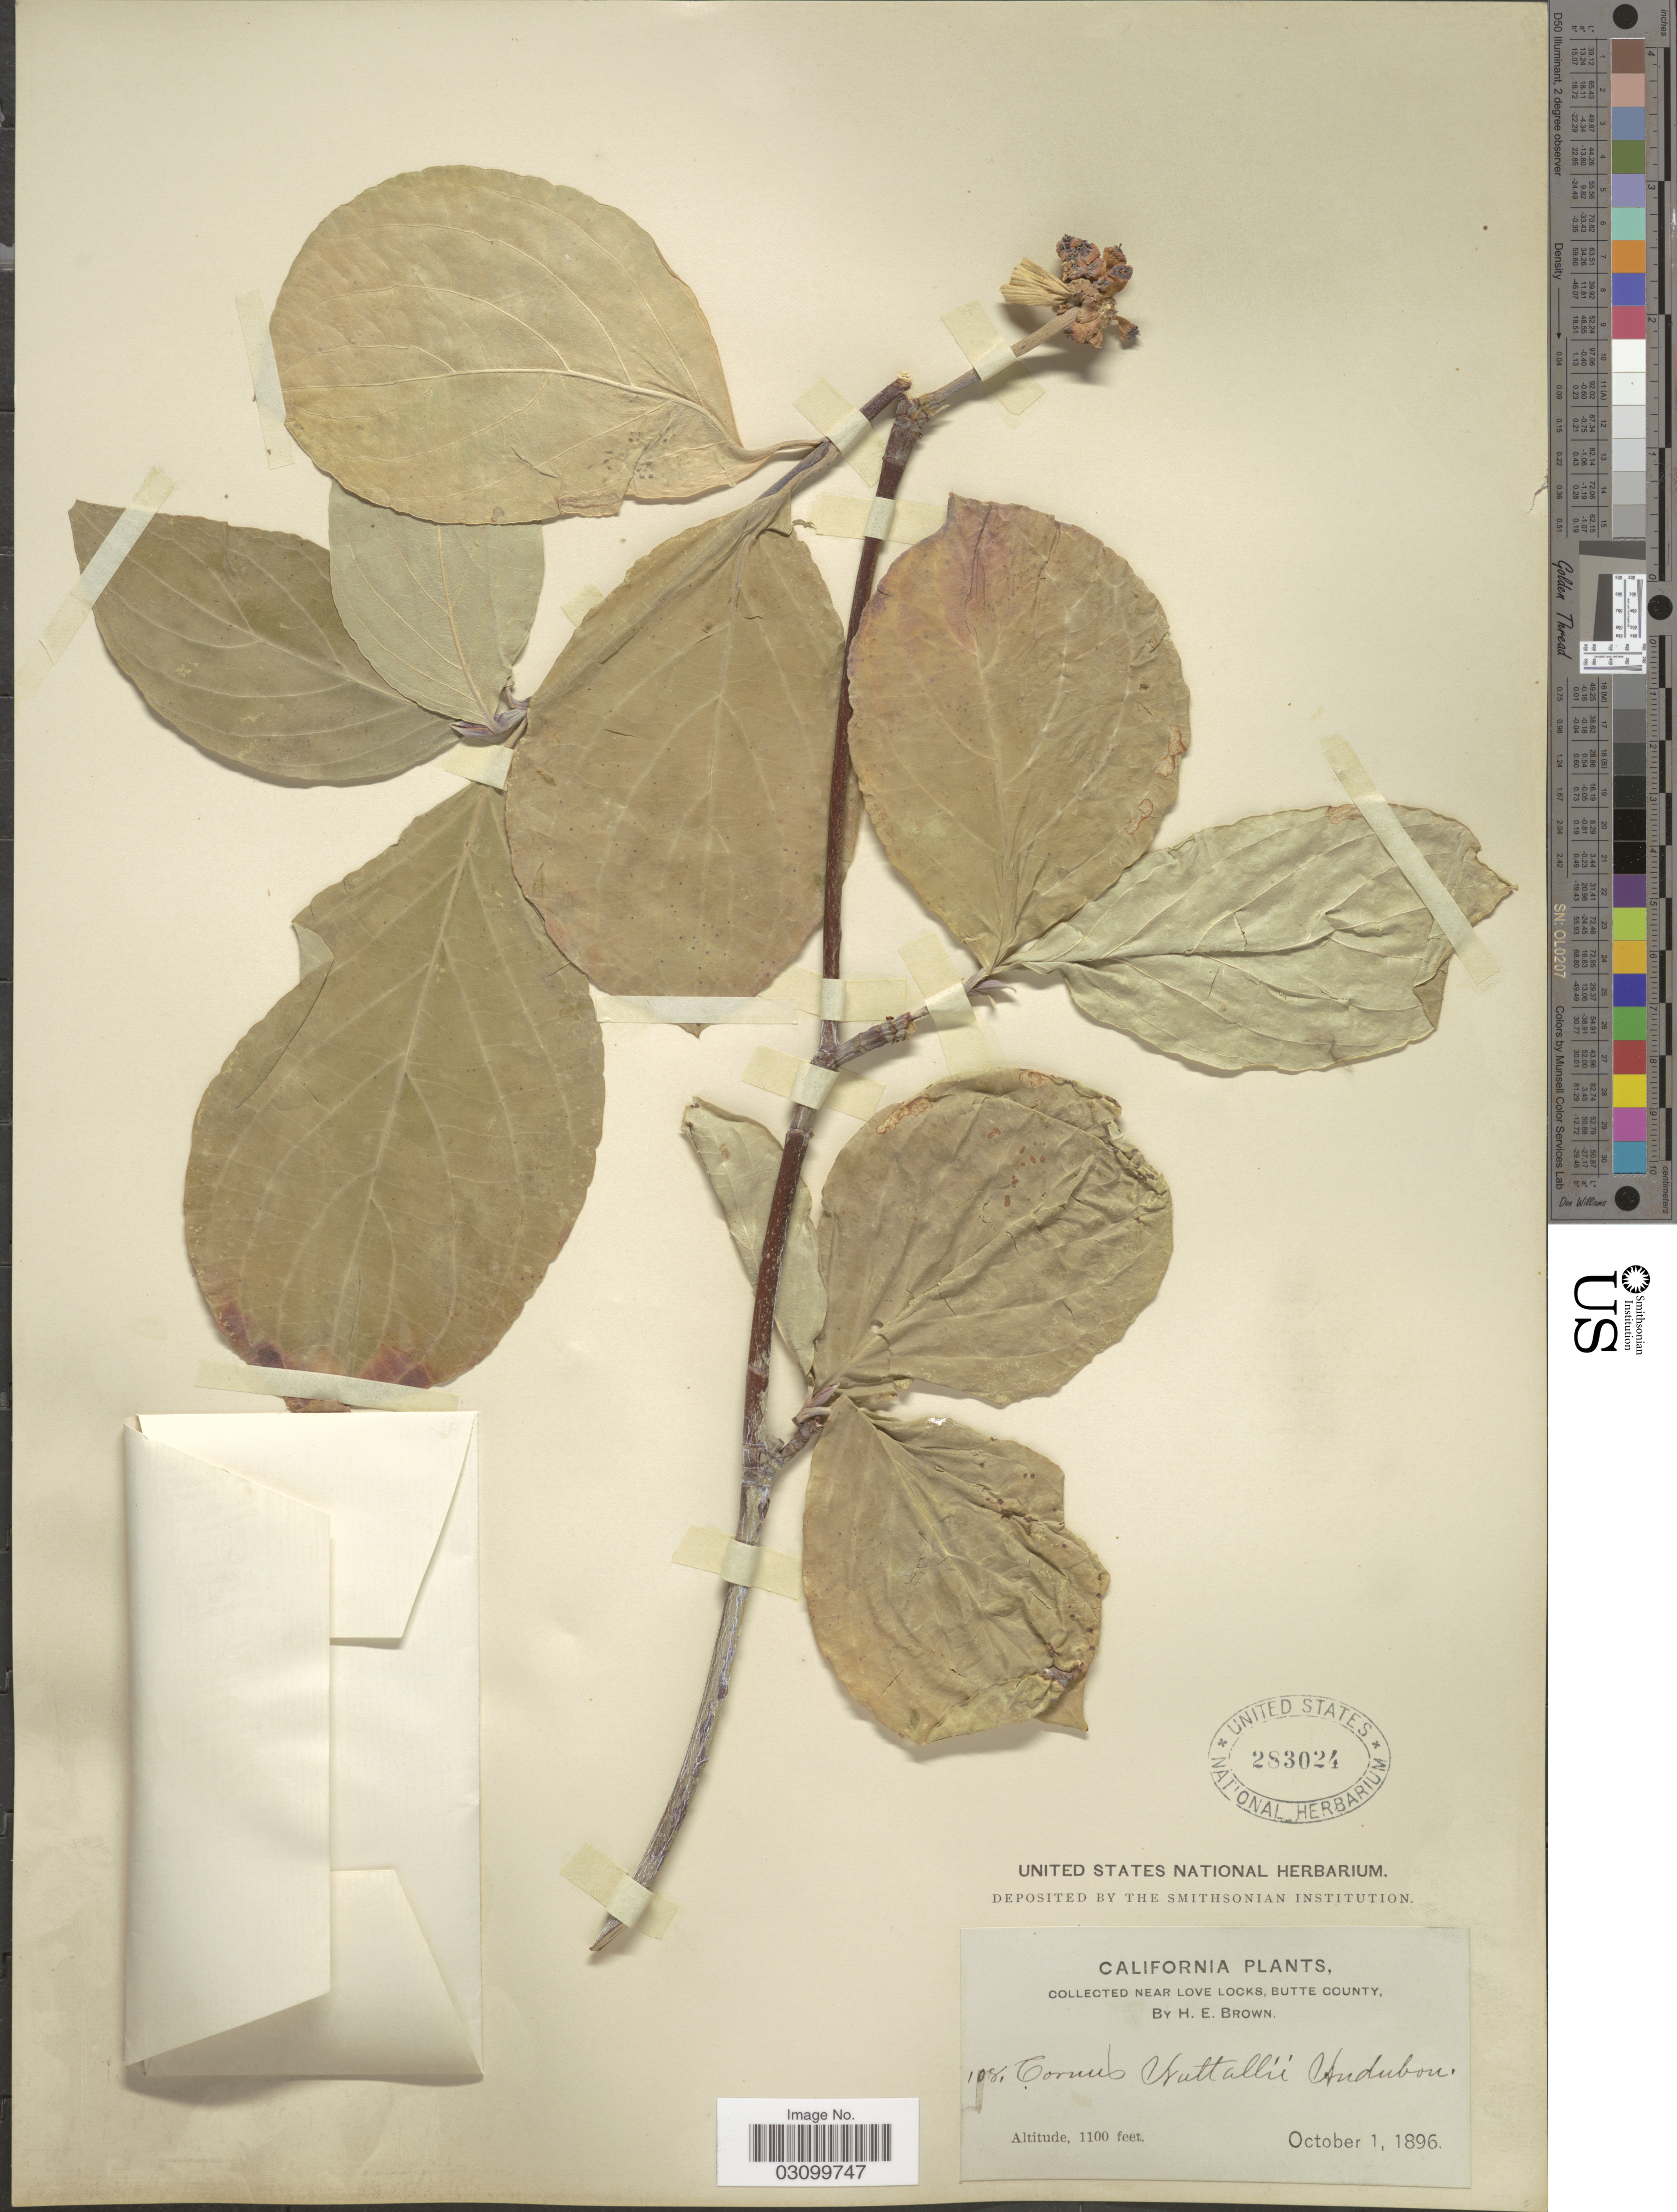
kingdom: Plantae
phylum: Tracheophyta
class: Magnoliopsida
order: Cornales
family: Cornaceae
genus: Cornus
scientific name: Cornus nuttallii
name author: Audubon ex Torr. & A. Gray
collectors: H. E. Brown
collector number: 108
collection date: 1896-10-01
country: United States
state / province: California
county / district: Butte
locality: Near Love Locks, Butte County.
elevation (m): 335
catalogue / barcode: US 283024